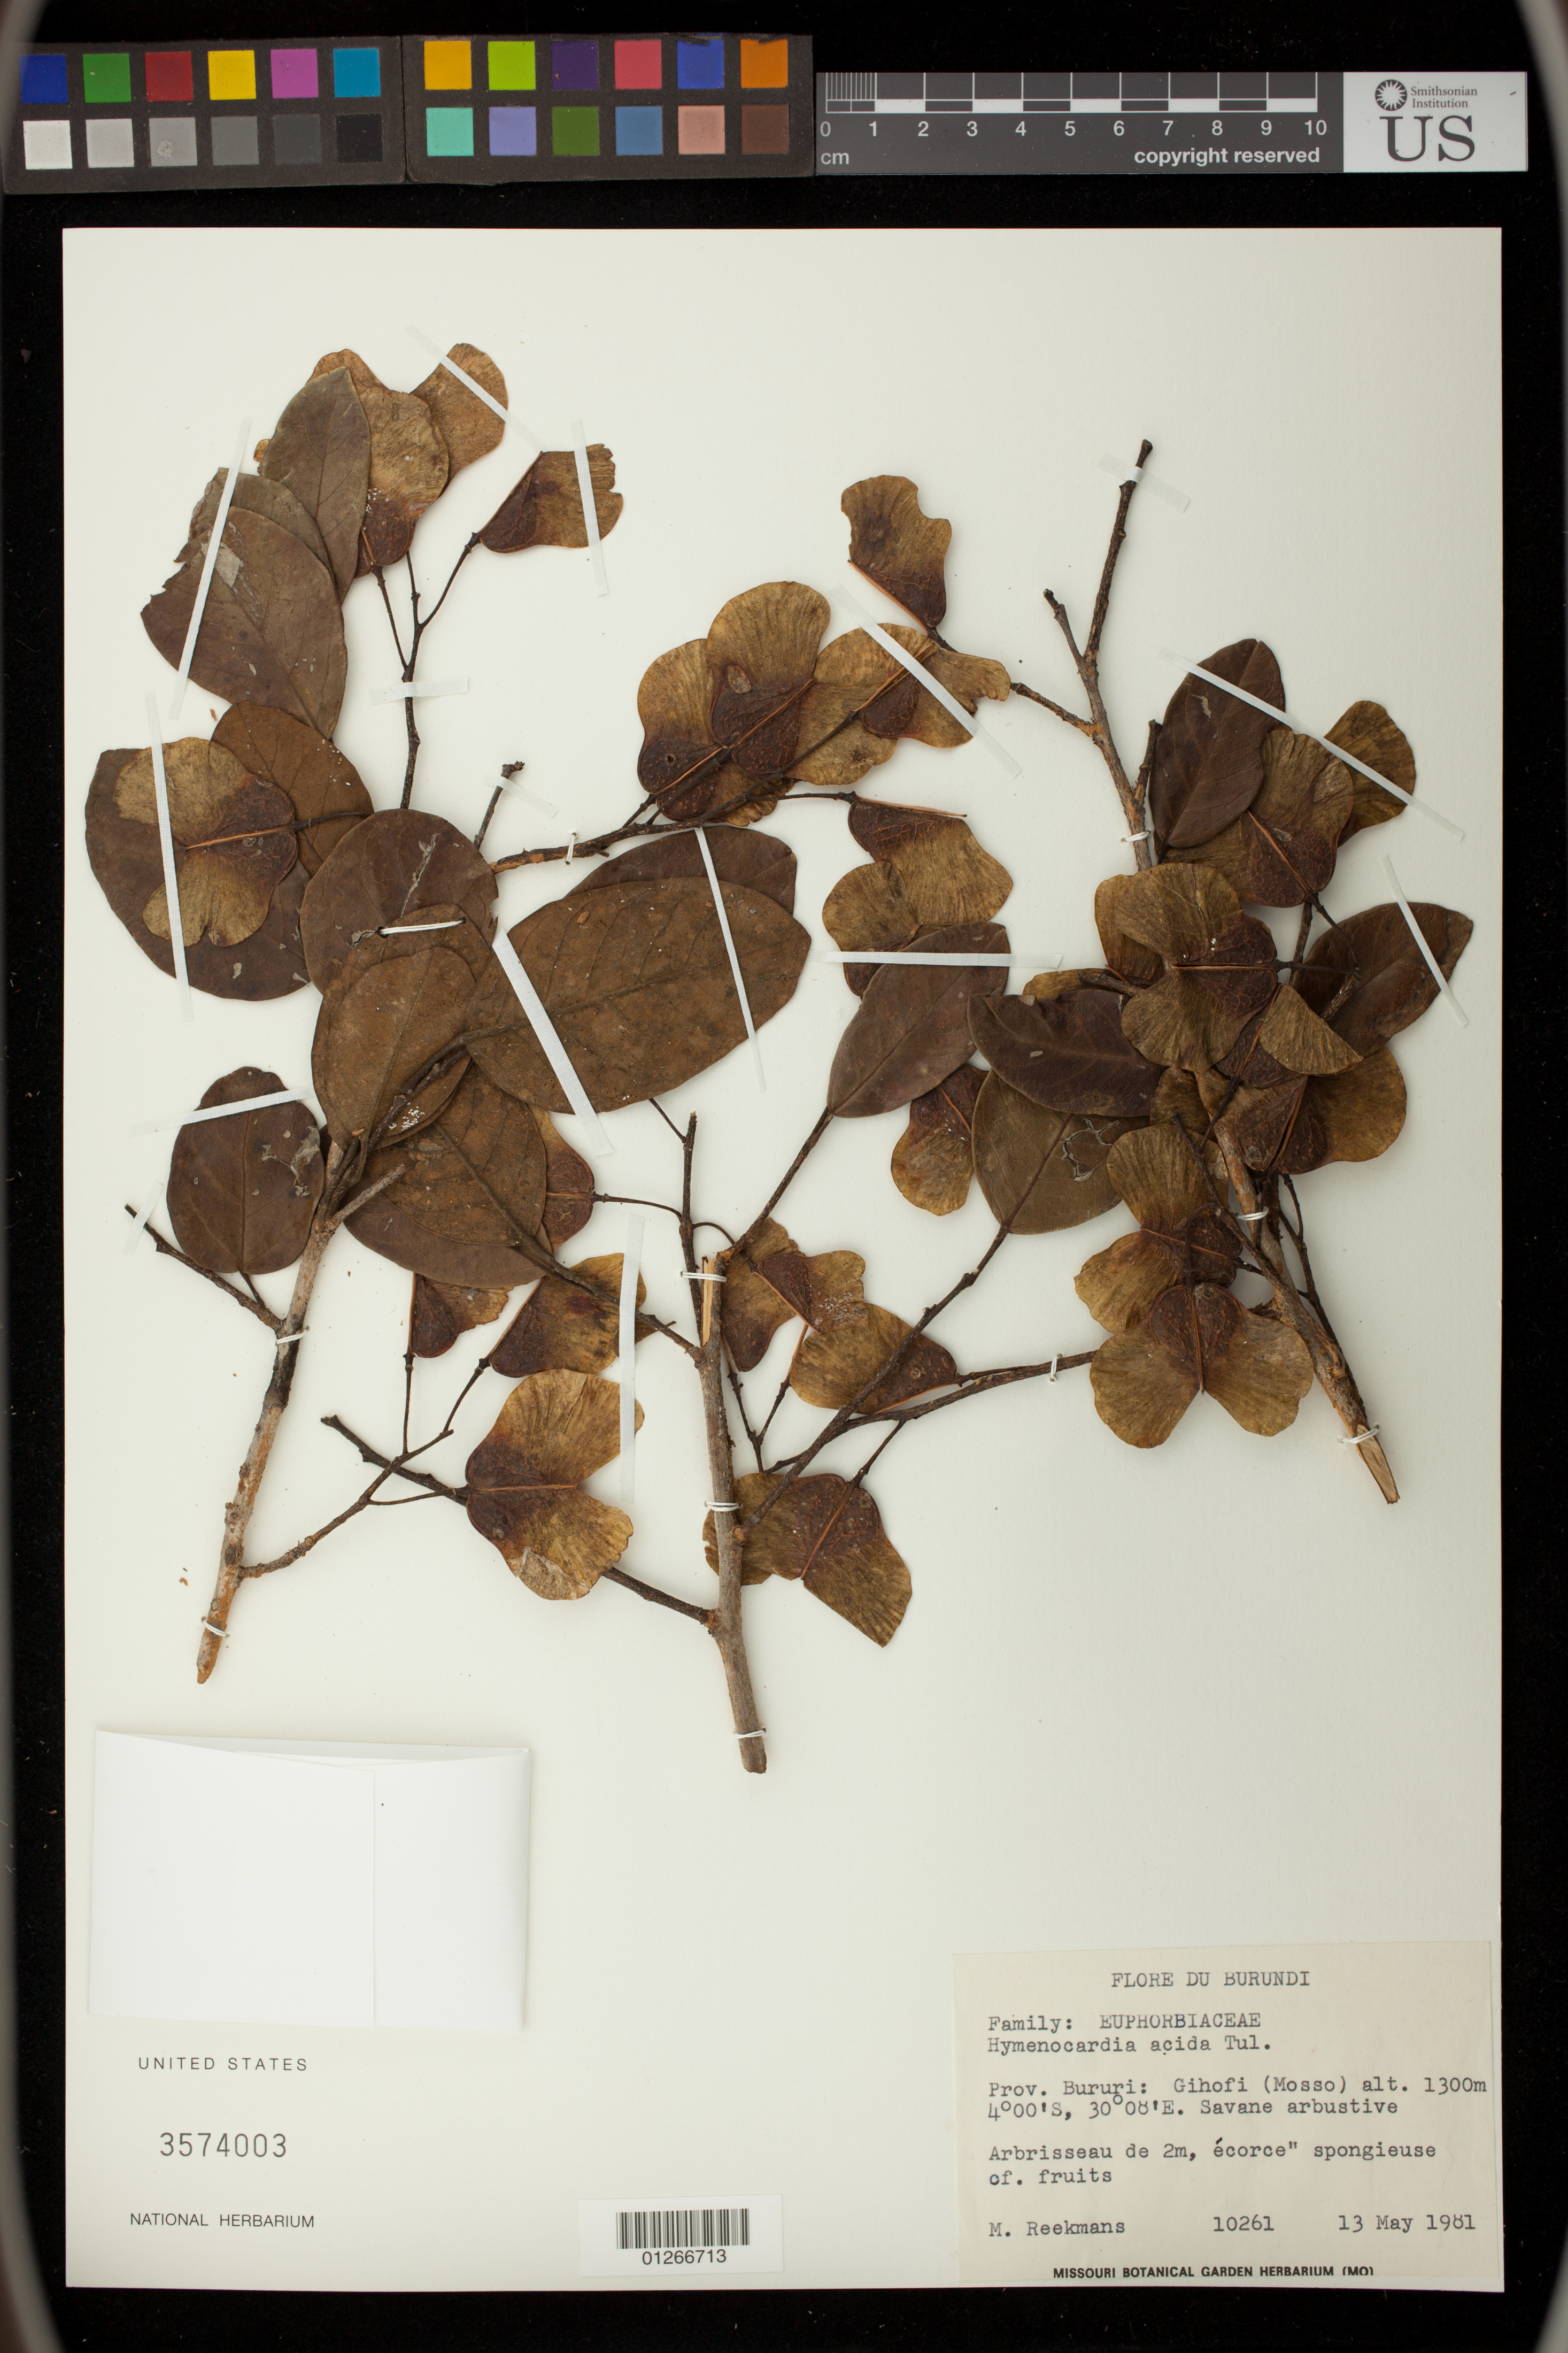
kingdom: Plantae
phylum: Tracheophyta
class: Magnoliopsida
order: Malpighiales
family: Phyllanthaceae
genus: Hymenocardia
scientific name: Hymenocardia acida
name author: Tul.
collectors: M. Reekmans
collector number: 10261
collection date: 1981-05-13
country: Burundi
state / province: Bururi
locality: Gihofi (Mosso)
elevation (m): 1300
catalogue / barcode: US 3574003